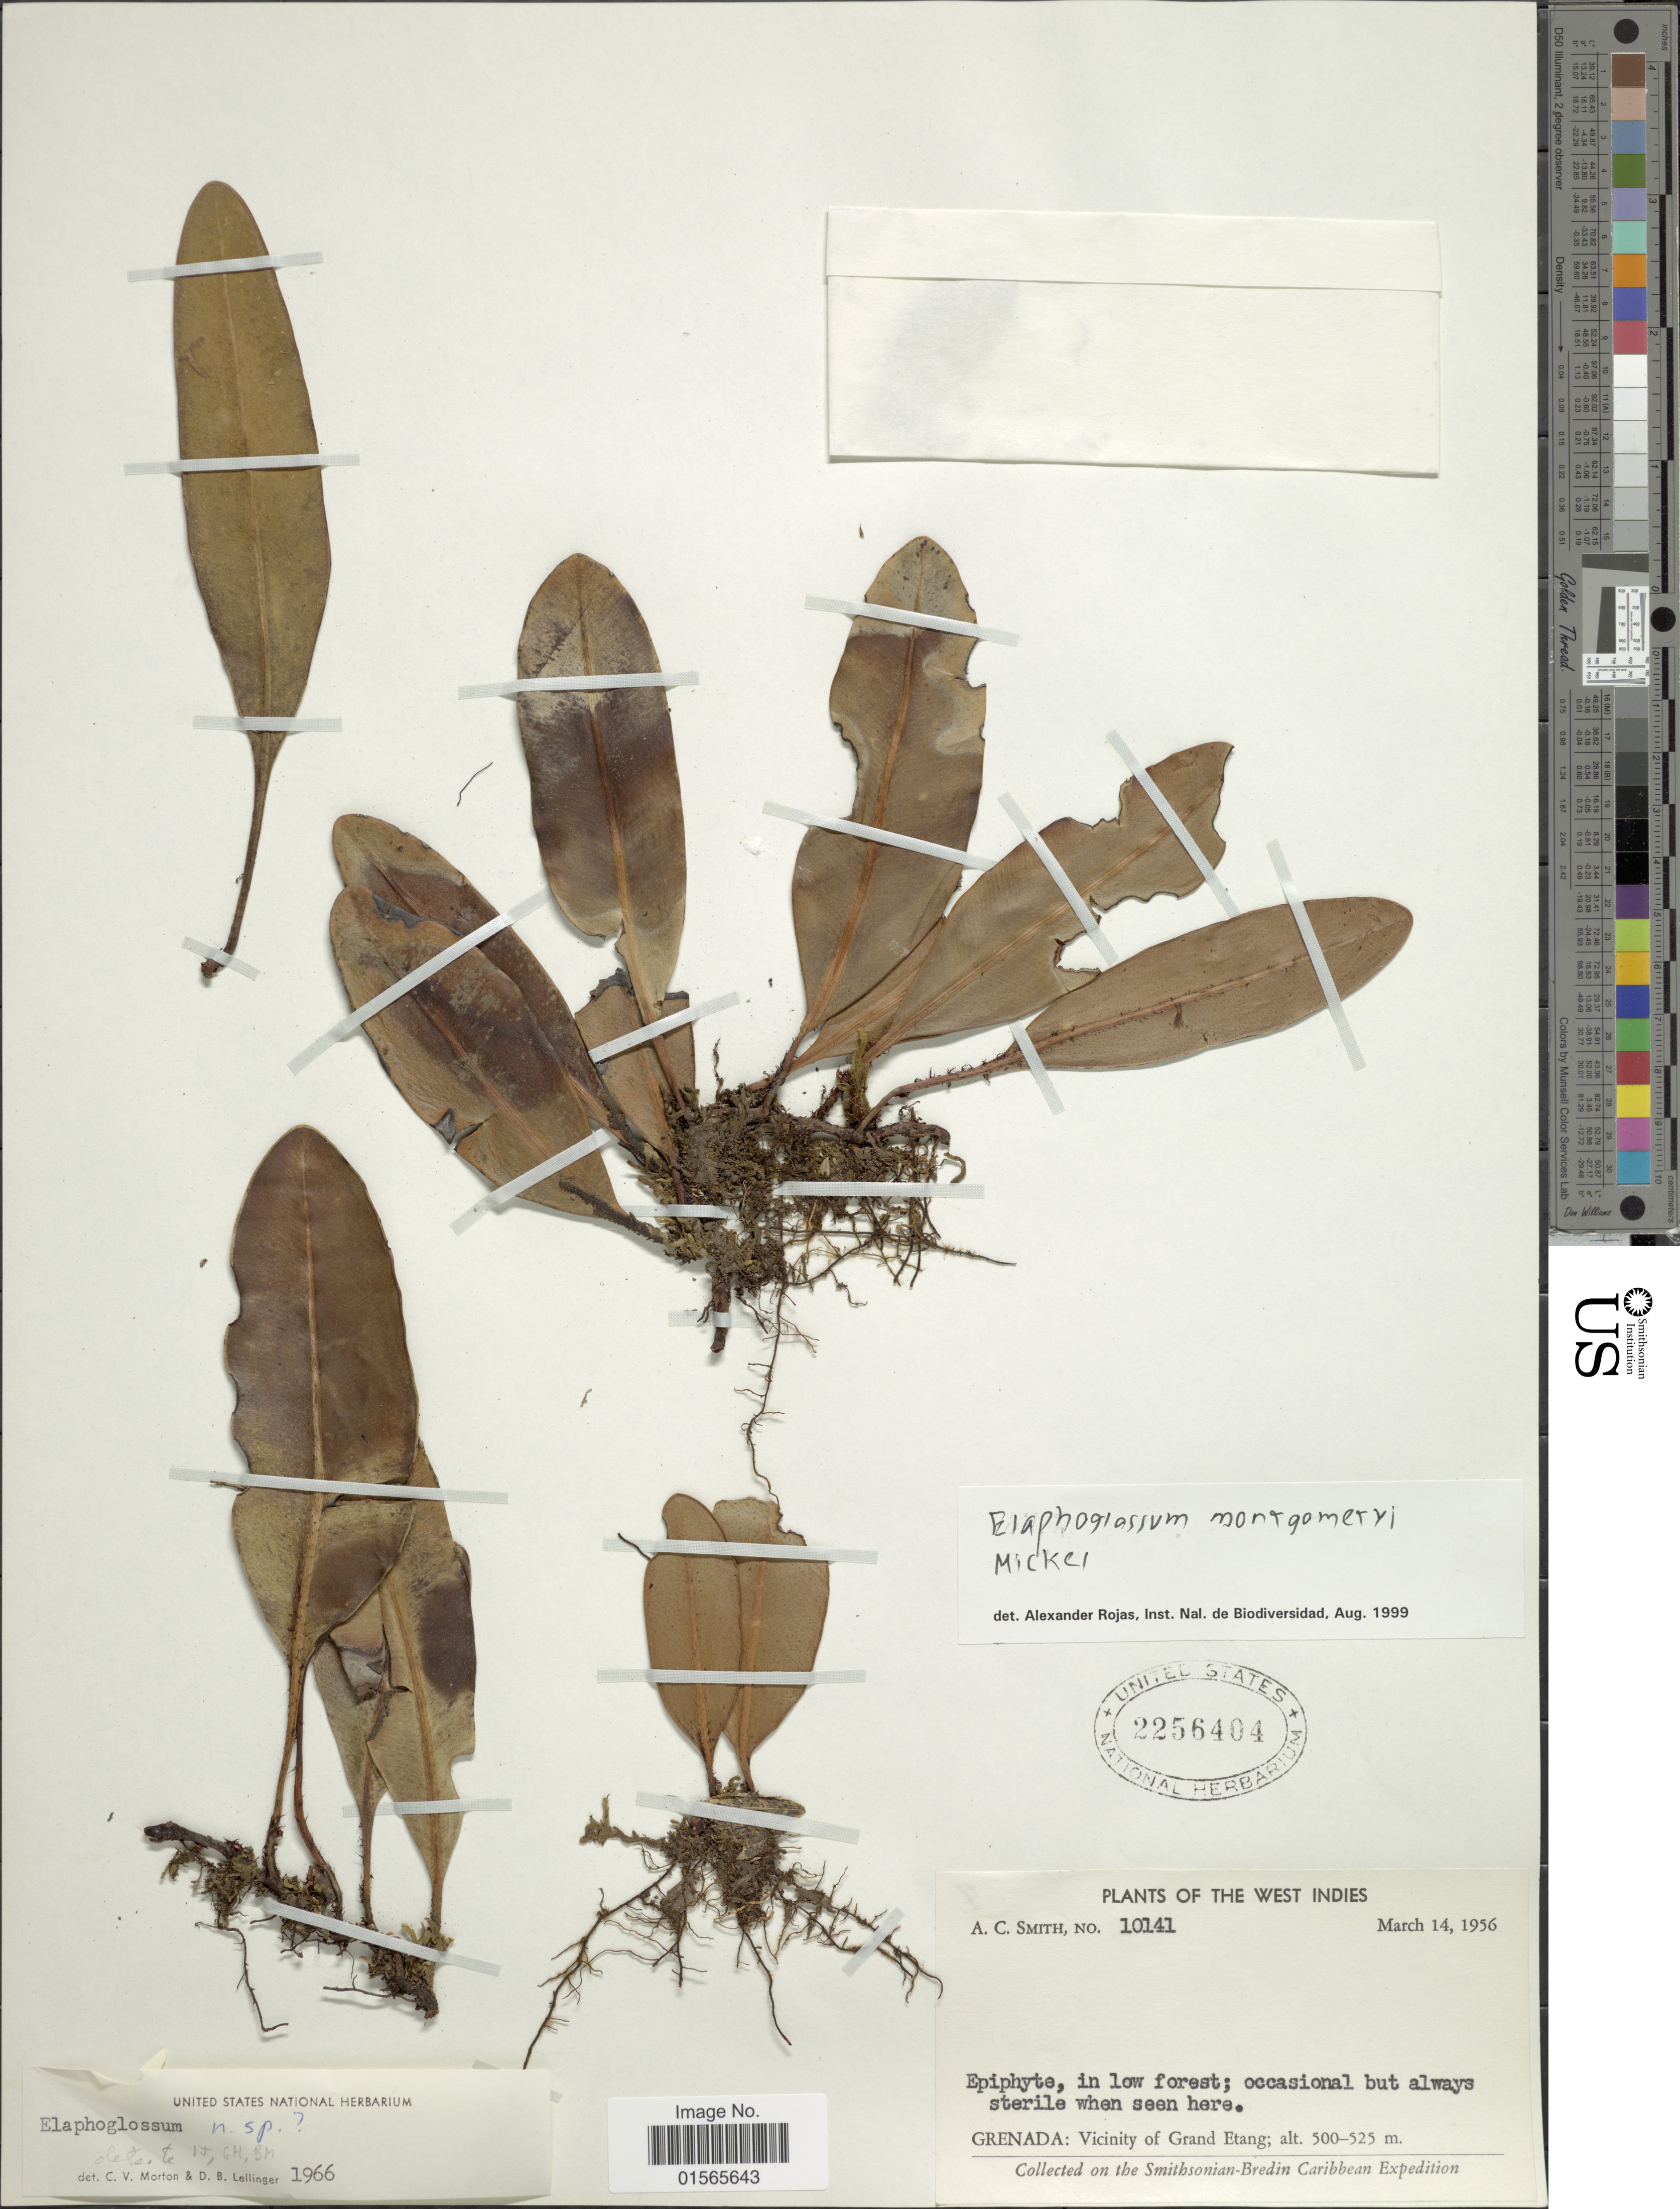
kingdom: Plantae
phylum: Tracheophyta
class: Polypodiopsida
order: Polypodiales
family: Dryopteridaceae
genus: Elaphoglossum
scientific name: Elaphoglossum lingua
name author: (C. Presl) Brack.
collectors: A. C. Smith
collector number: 10141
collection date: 1956-03-14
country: Grenada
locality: The West Indies, Vicinity of Grand Etang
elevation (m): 500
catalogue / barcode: US 2256404